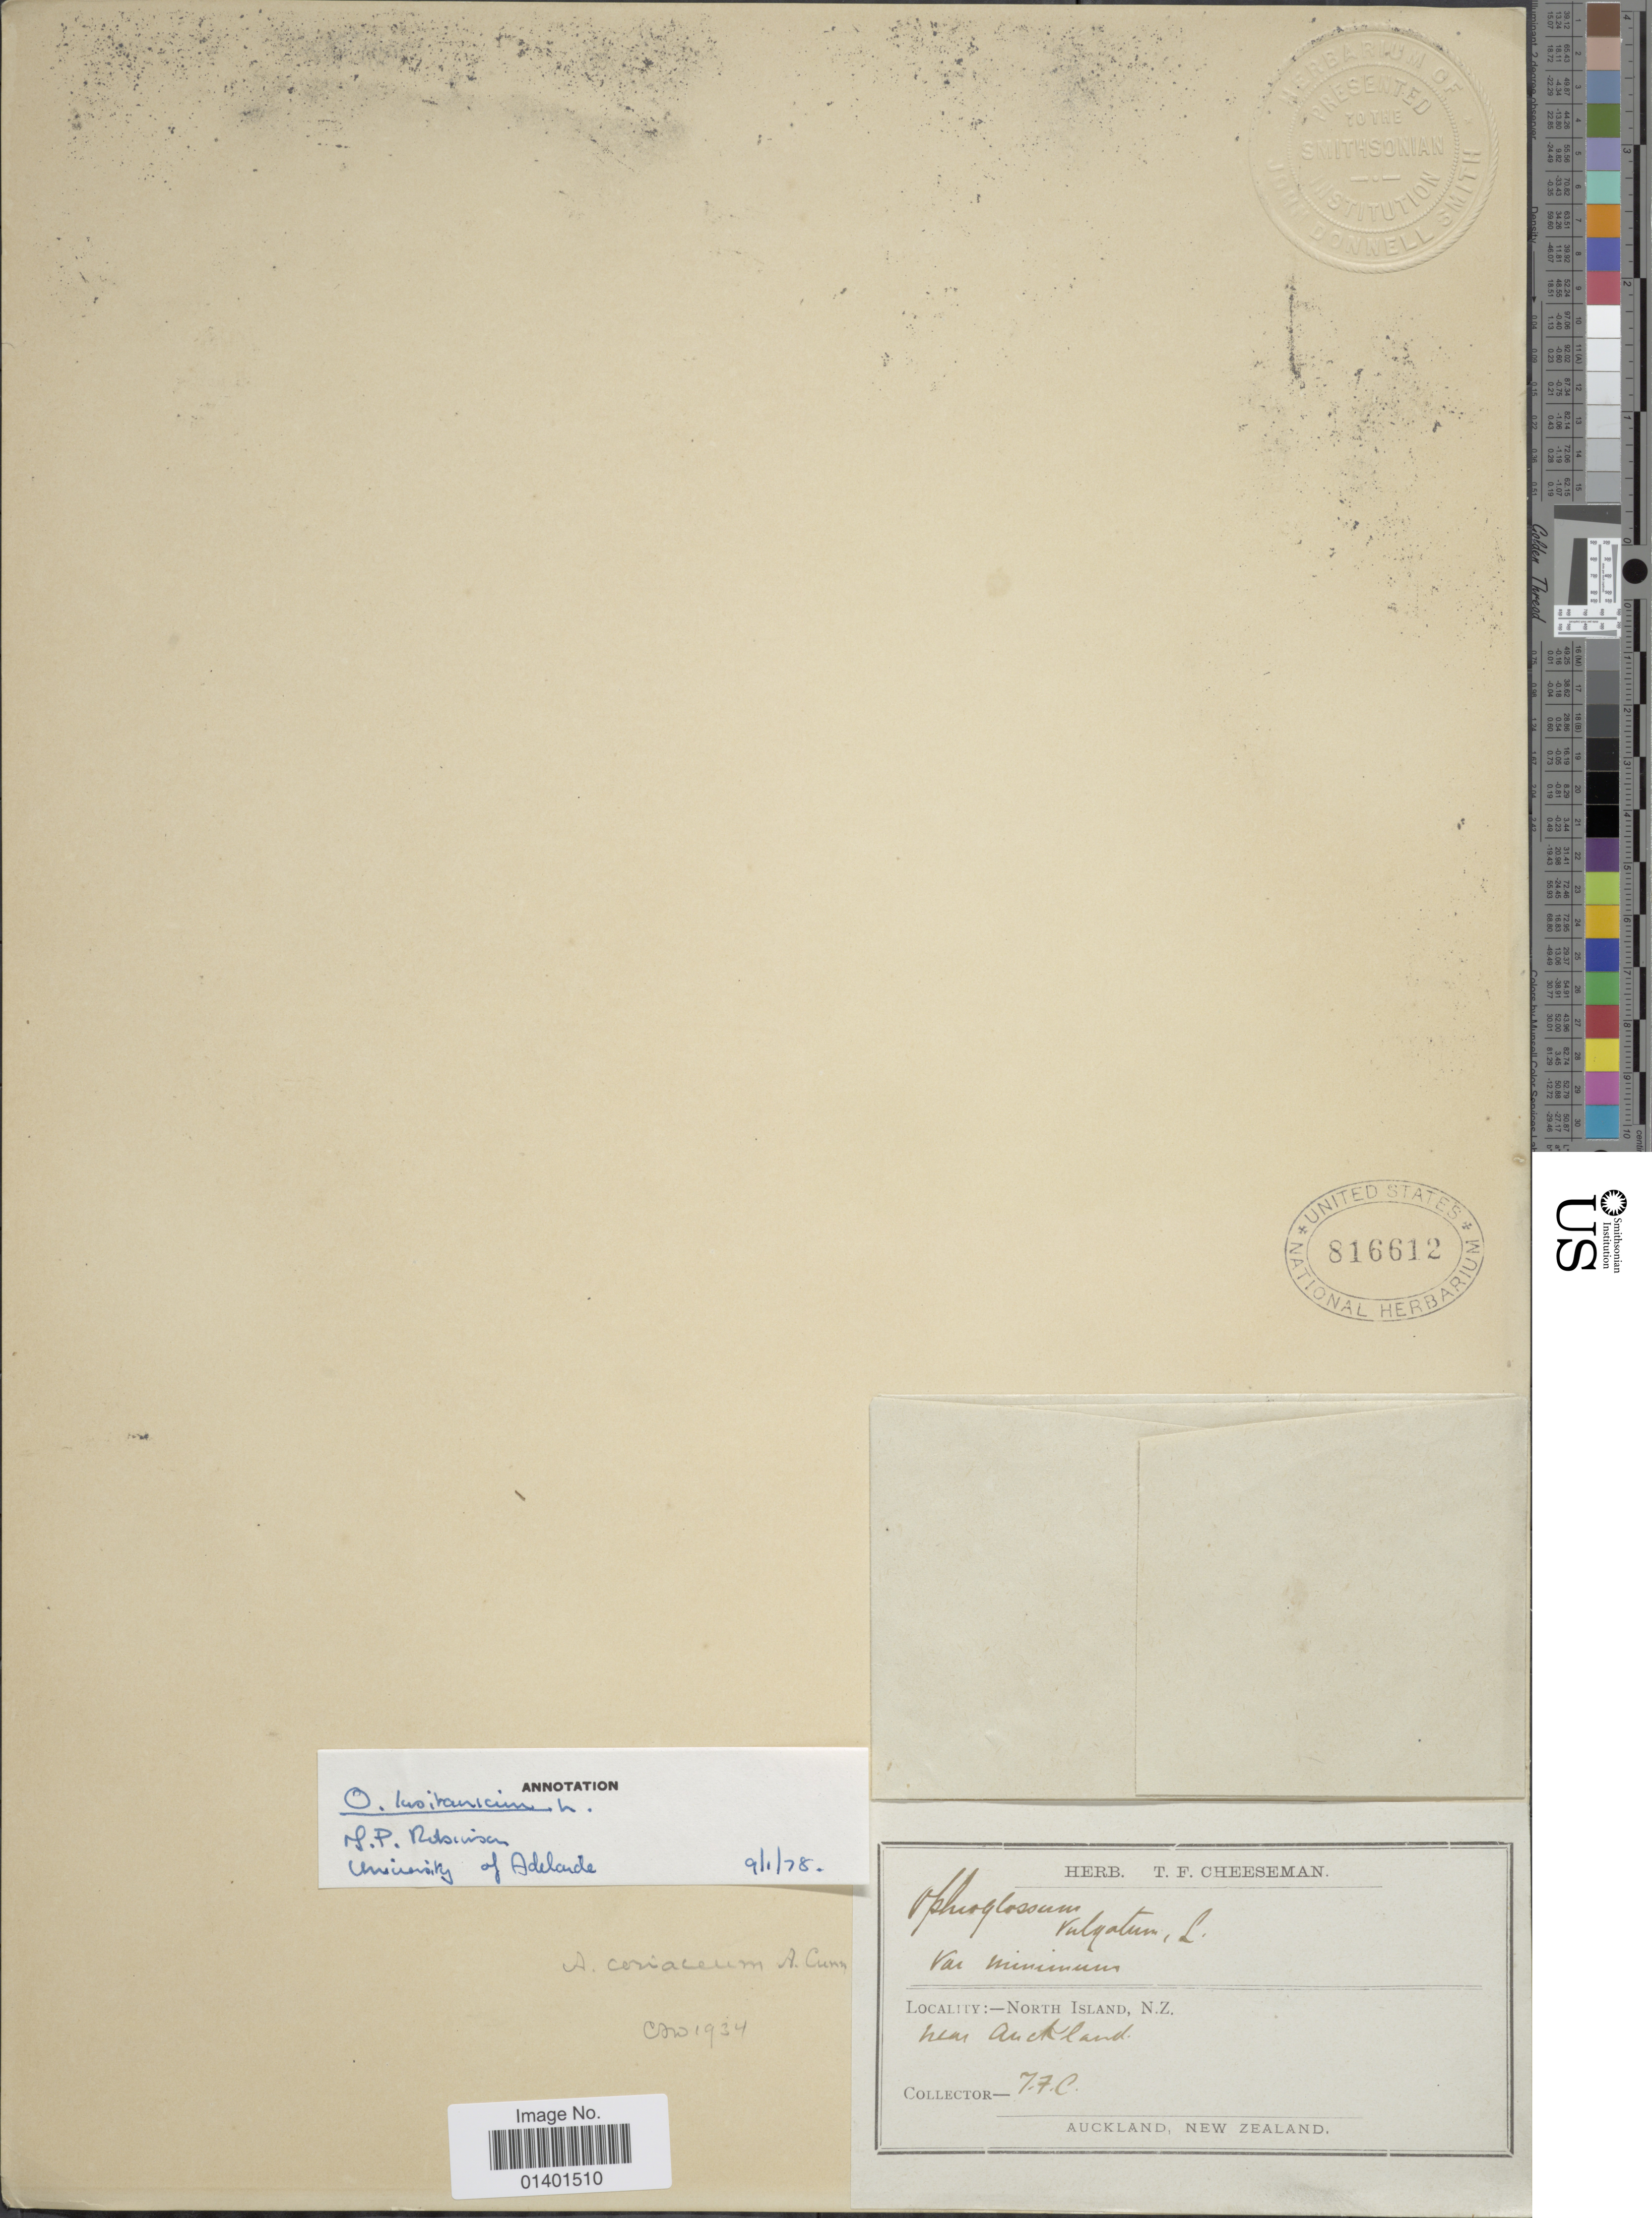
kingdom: Plantae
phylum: Tracheophyta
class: Polypodiopsida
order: Ophioglossales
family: Ophioglossaceae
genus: Ophioglossum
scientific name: Ophioglossum lusitanicum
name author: L.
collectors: T. F. Cheeseman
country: New Zealand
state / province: Auckland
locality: North island, near Auckland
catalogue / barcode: US 816612